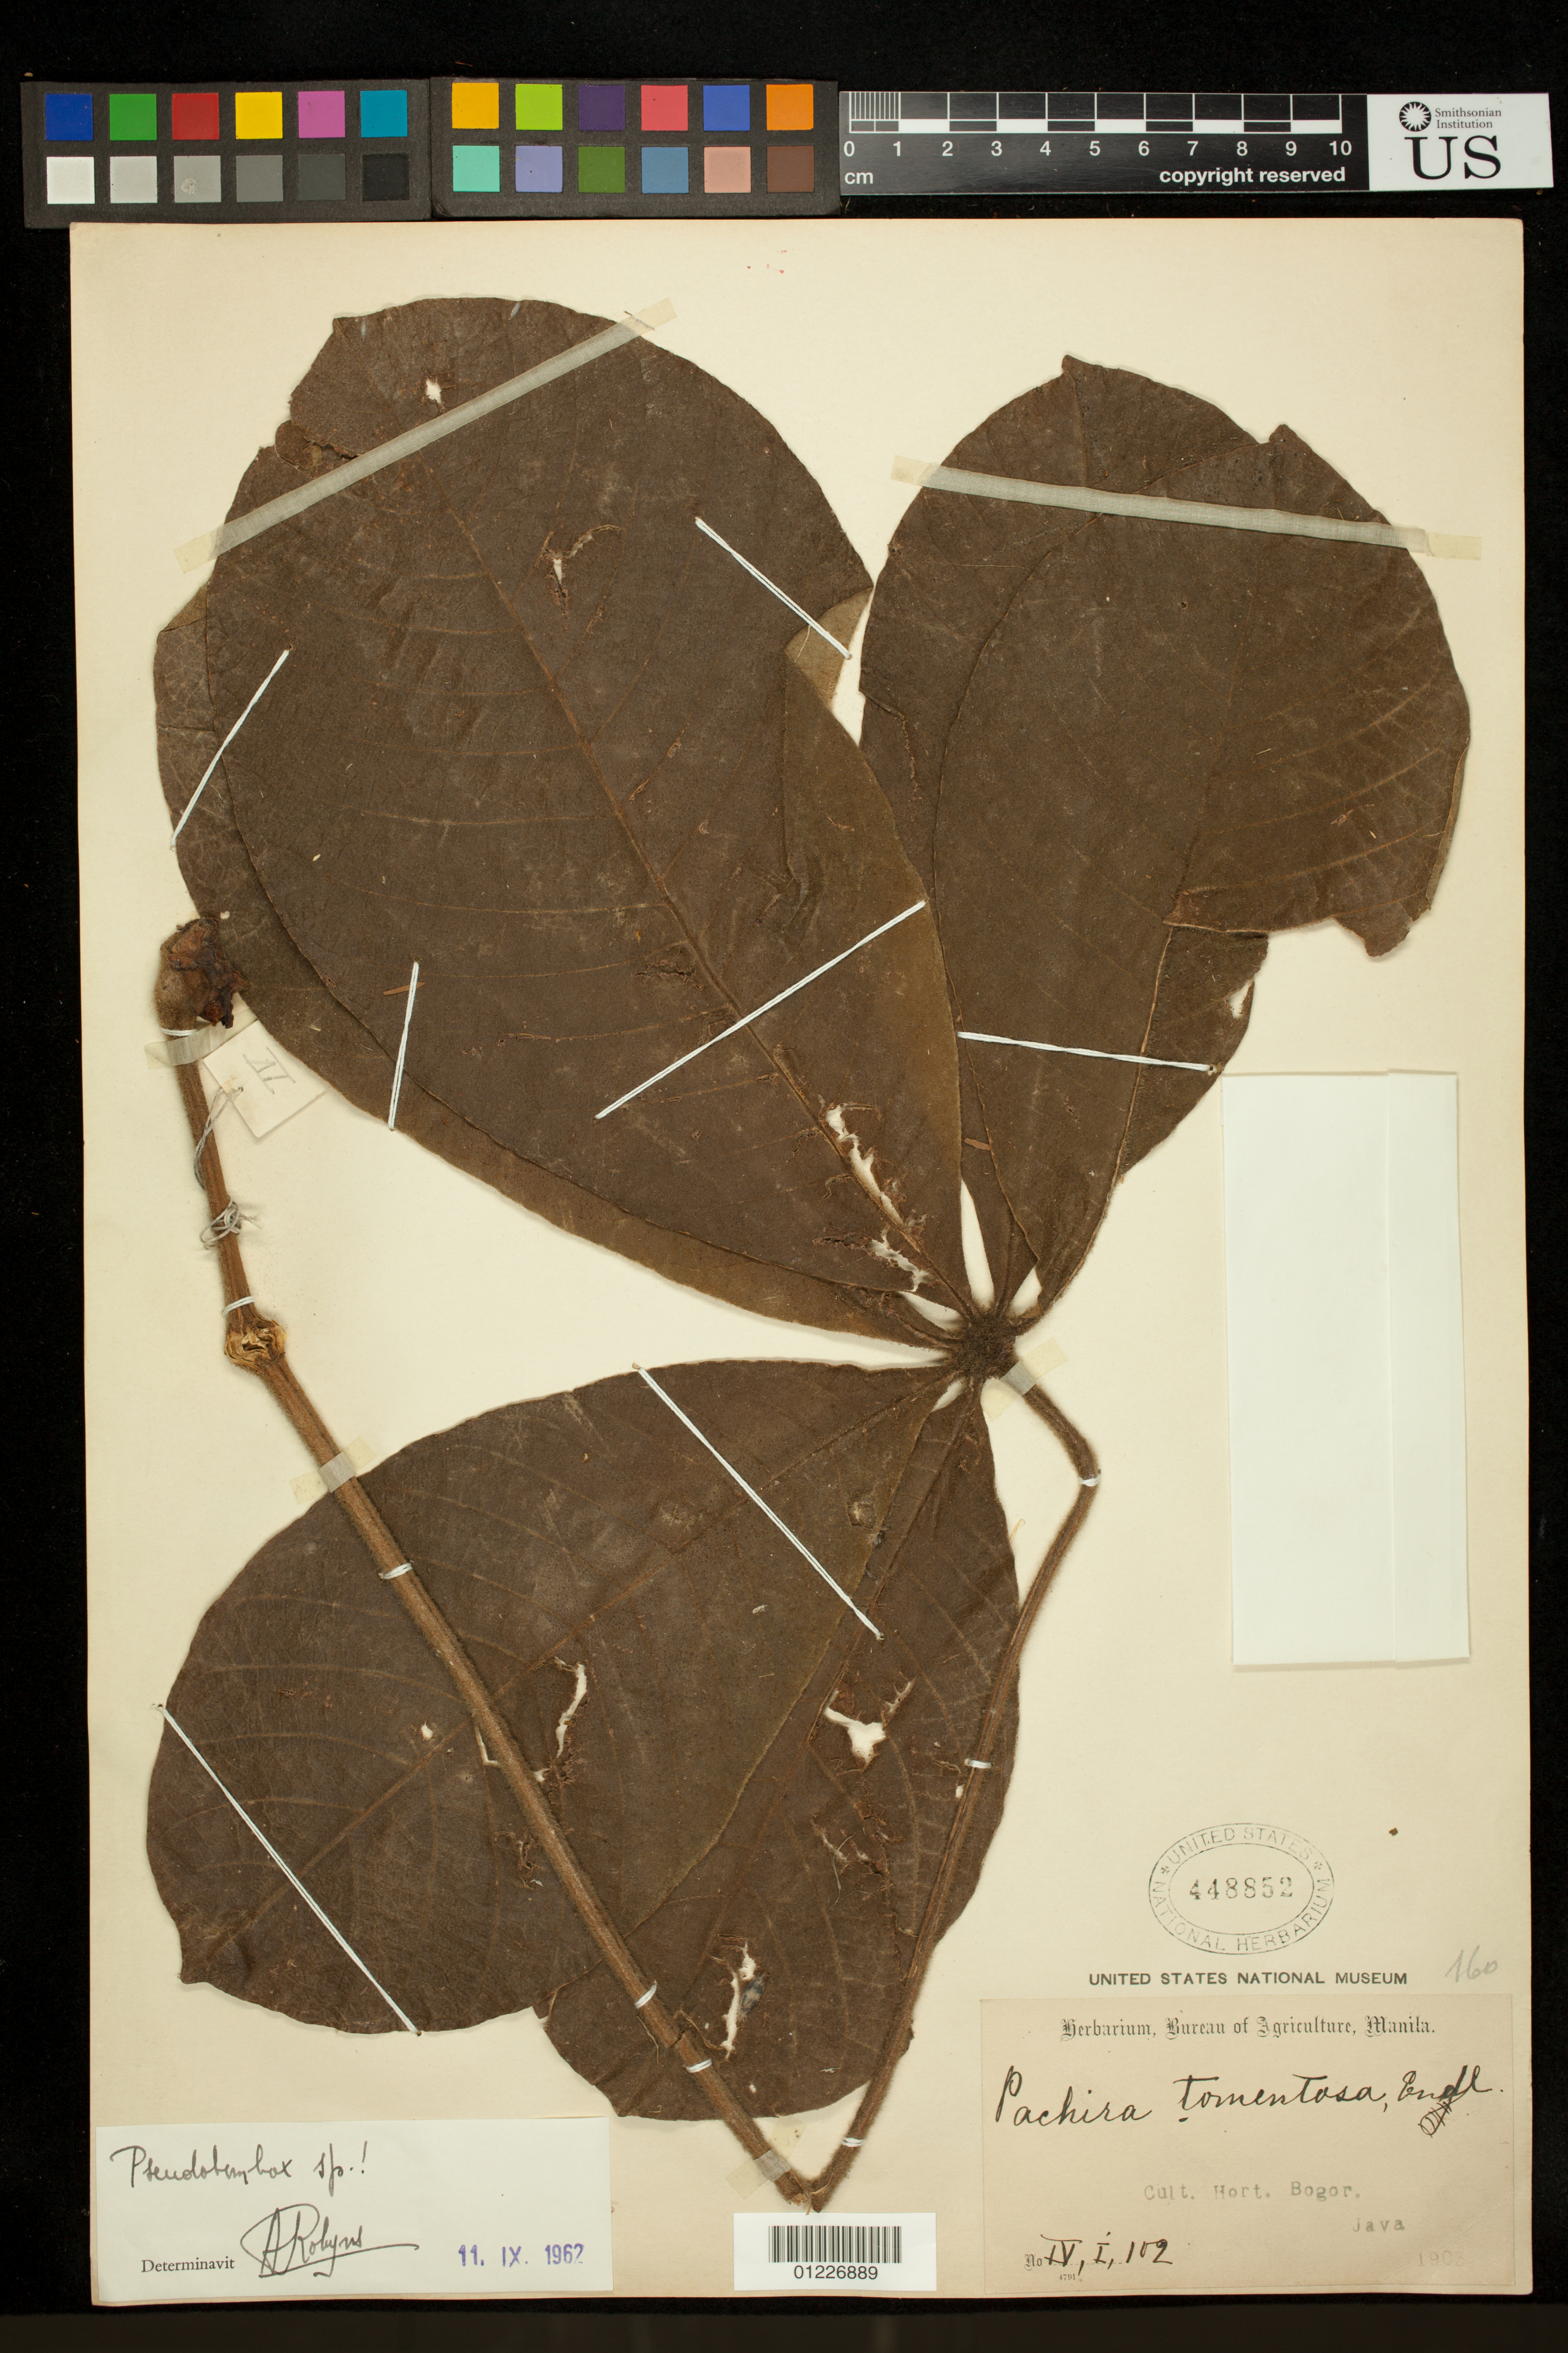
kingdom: Plantae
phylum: Tracheophyta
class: Magnoliopsida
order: Malvales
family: Malvaceae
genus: Pseudobombax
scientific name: Pseudobombax tomentosum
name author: (Mart. & Zucc.) A. Robyns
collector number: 4791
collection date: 1908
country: Indonesia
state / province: Java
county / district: Jawa Barat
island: Java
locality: Cult. Hort. Bogor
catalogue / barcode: US 448852